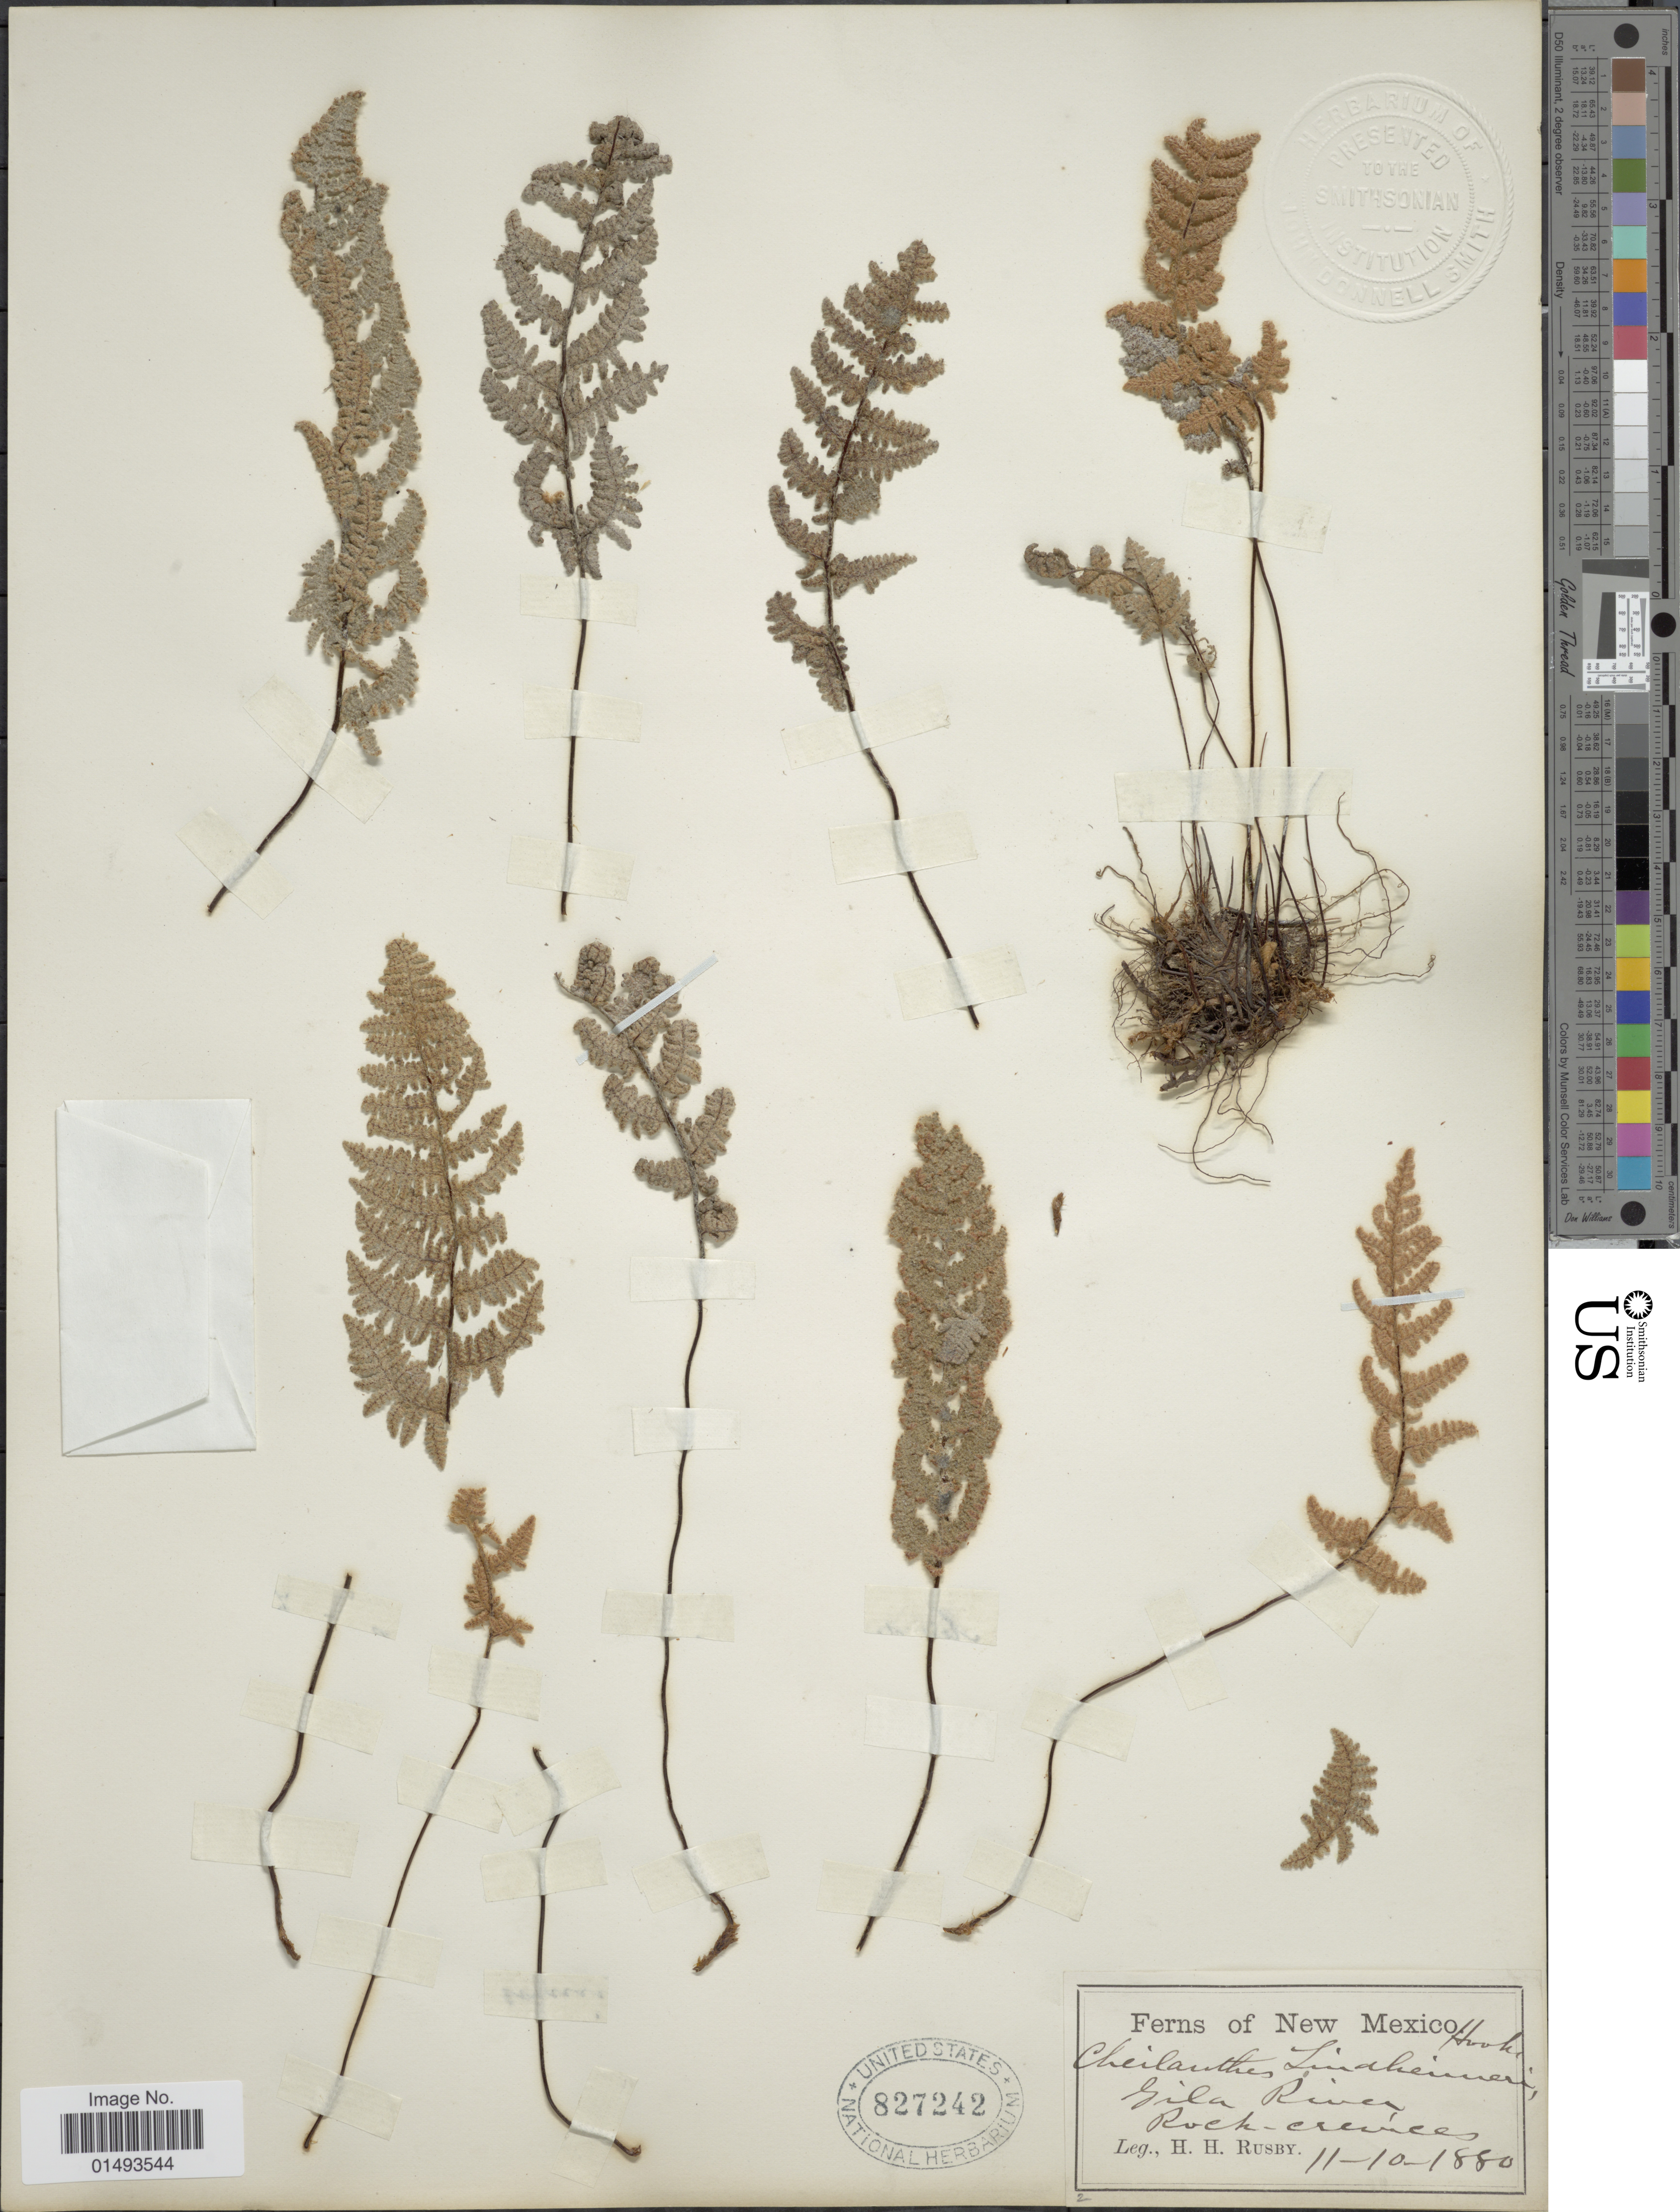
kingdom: Plantae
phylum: Tracheophyta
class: Polypodiopsida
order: Polypodiales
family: Pteridaceae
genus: Myriopteris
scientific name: Myriopteris lindheimeri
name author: (Hook.) J. Sm.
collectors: H. H. Rusby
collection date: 1880-11-10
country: United States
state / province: New Mexico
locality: Ferns of New Mexico, Sila River, Rock crevices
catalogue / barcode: US 827242